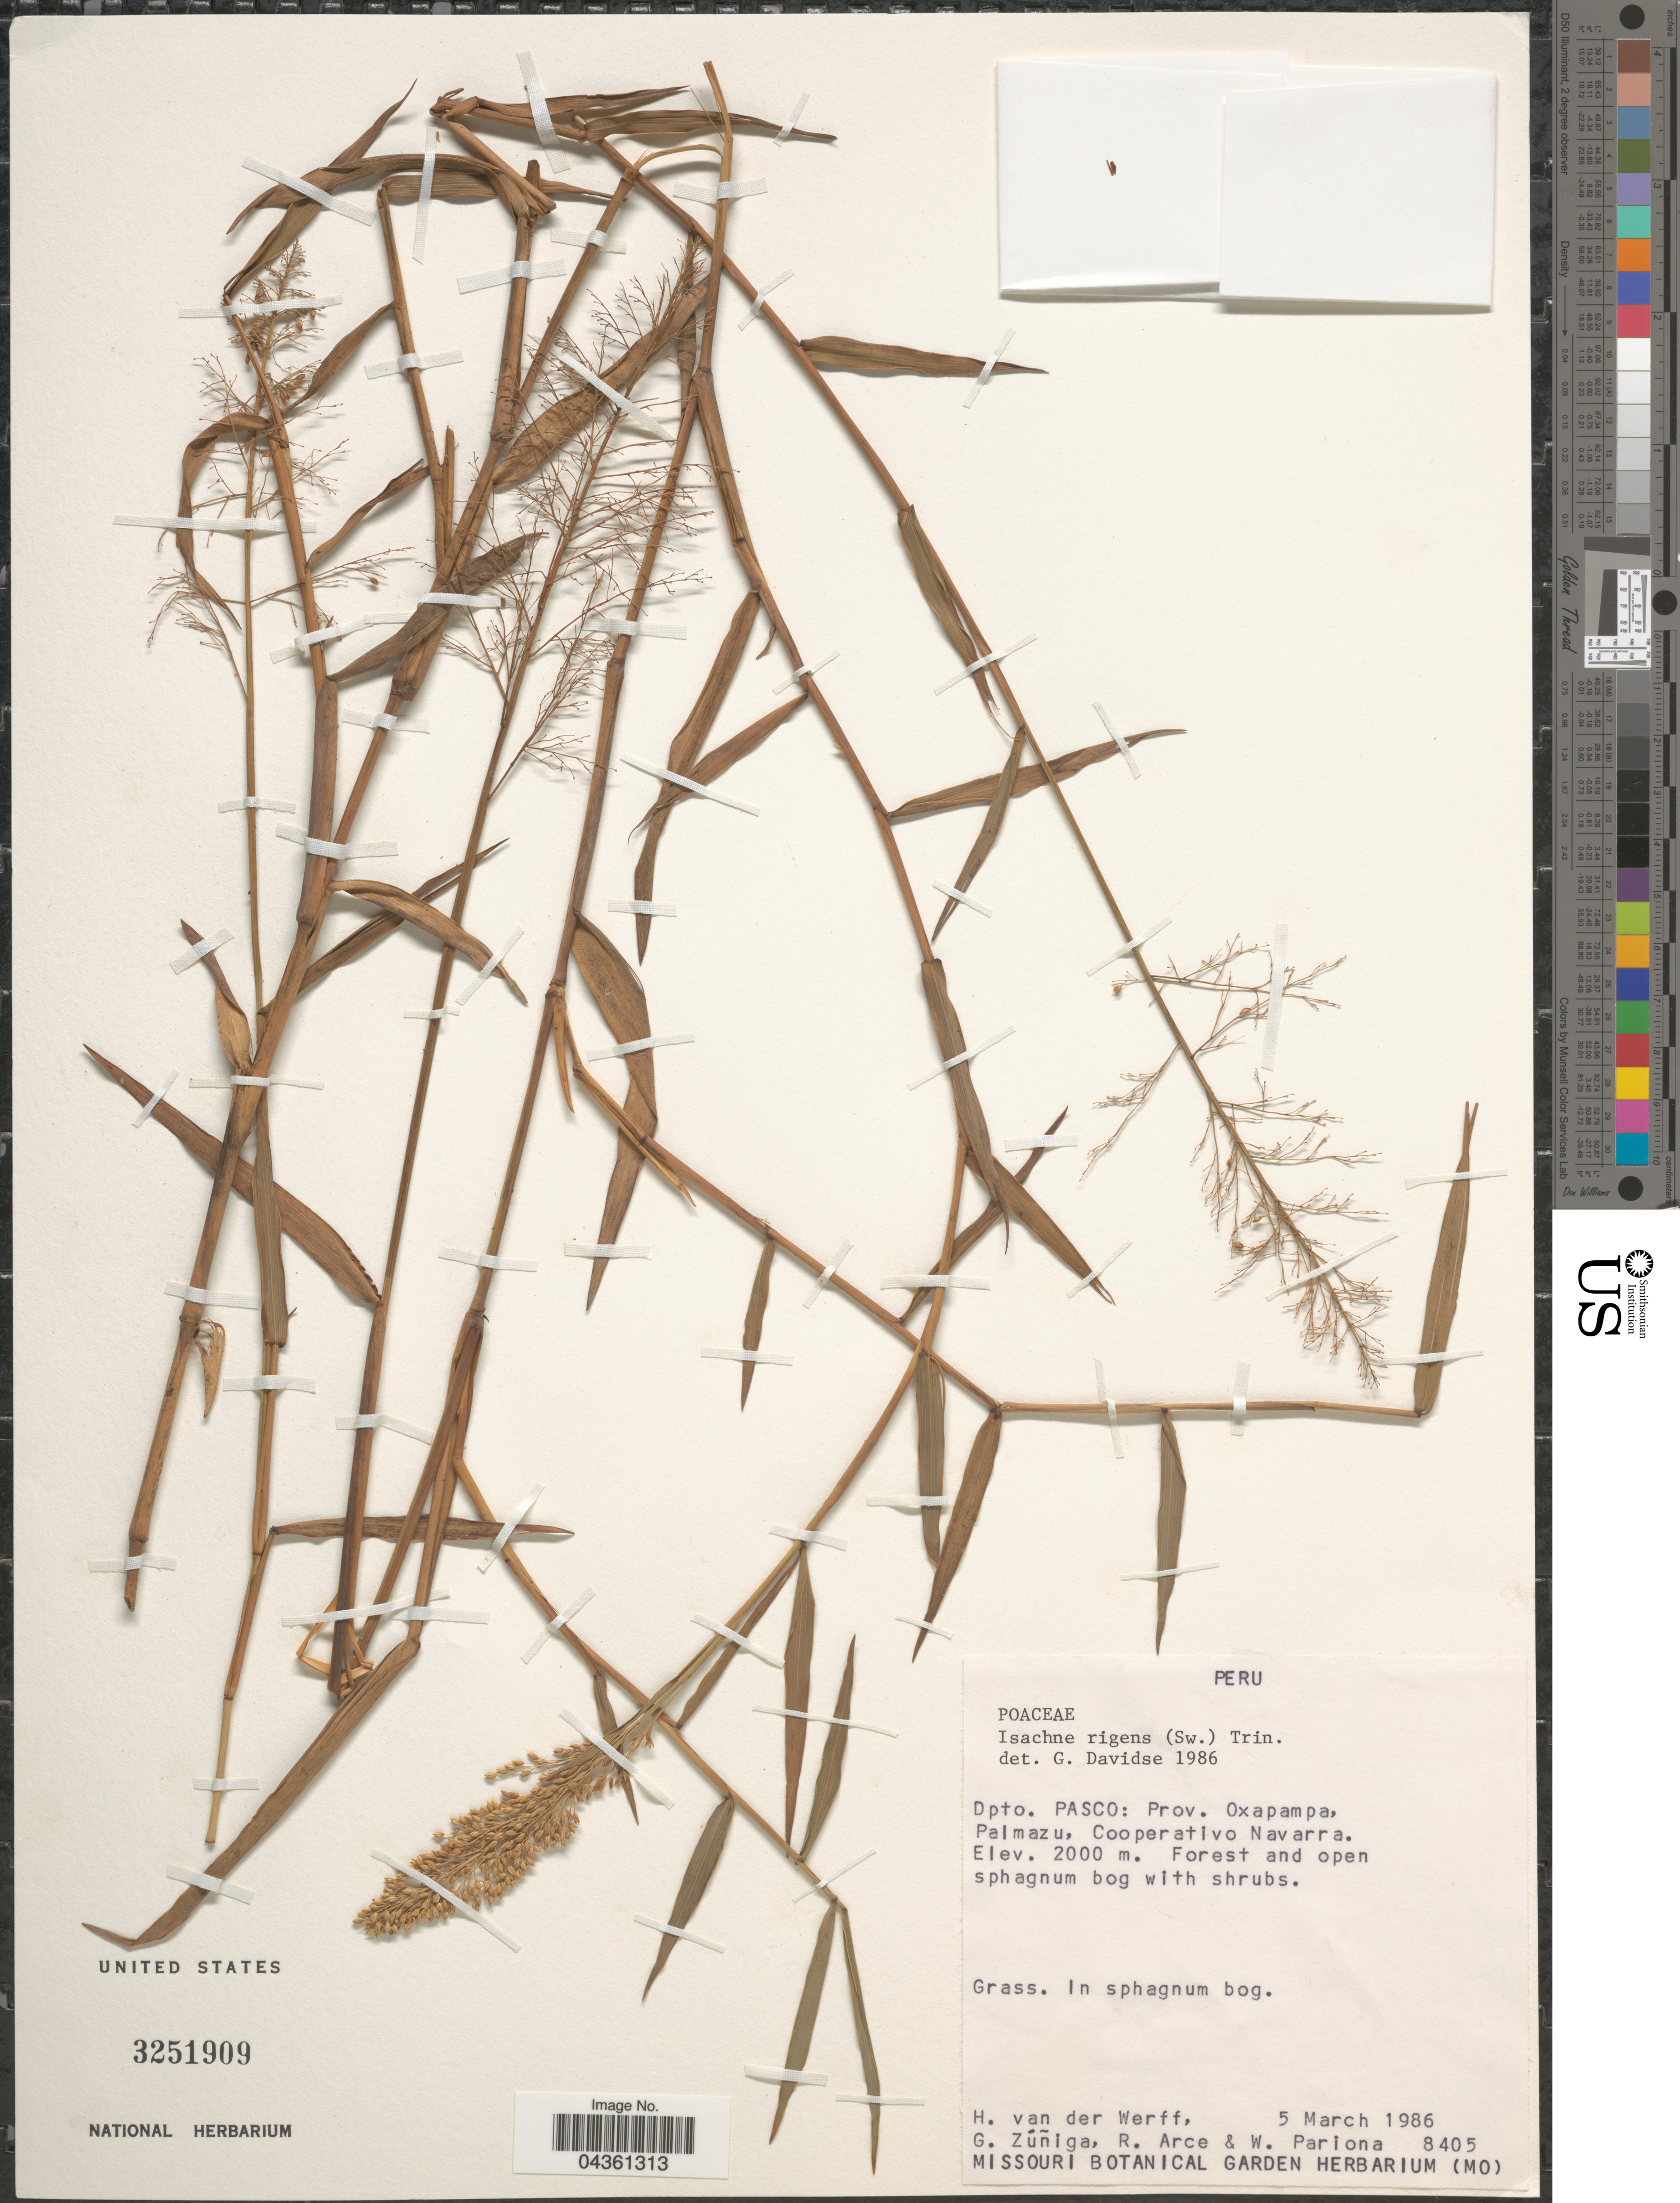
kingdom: Plantae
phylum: Tracheophyta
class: Liliopsida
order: Poales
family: Poaceae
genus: Isachne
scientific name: Isachne rigens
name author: (Sw.) Trin.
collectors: H. van der Werff, G. Zuniga, R. Arce & W. Pariona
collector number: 8405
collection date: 1986-03-05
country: Peru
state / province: Pasco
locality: Dpto. Pasco: Prov. Oxapampa, Palmazu, Cooperativo Navarra. Forest and open sphagnum bog with shrubs.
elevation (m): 2000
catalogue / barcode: US 3251909